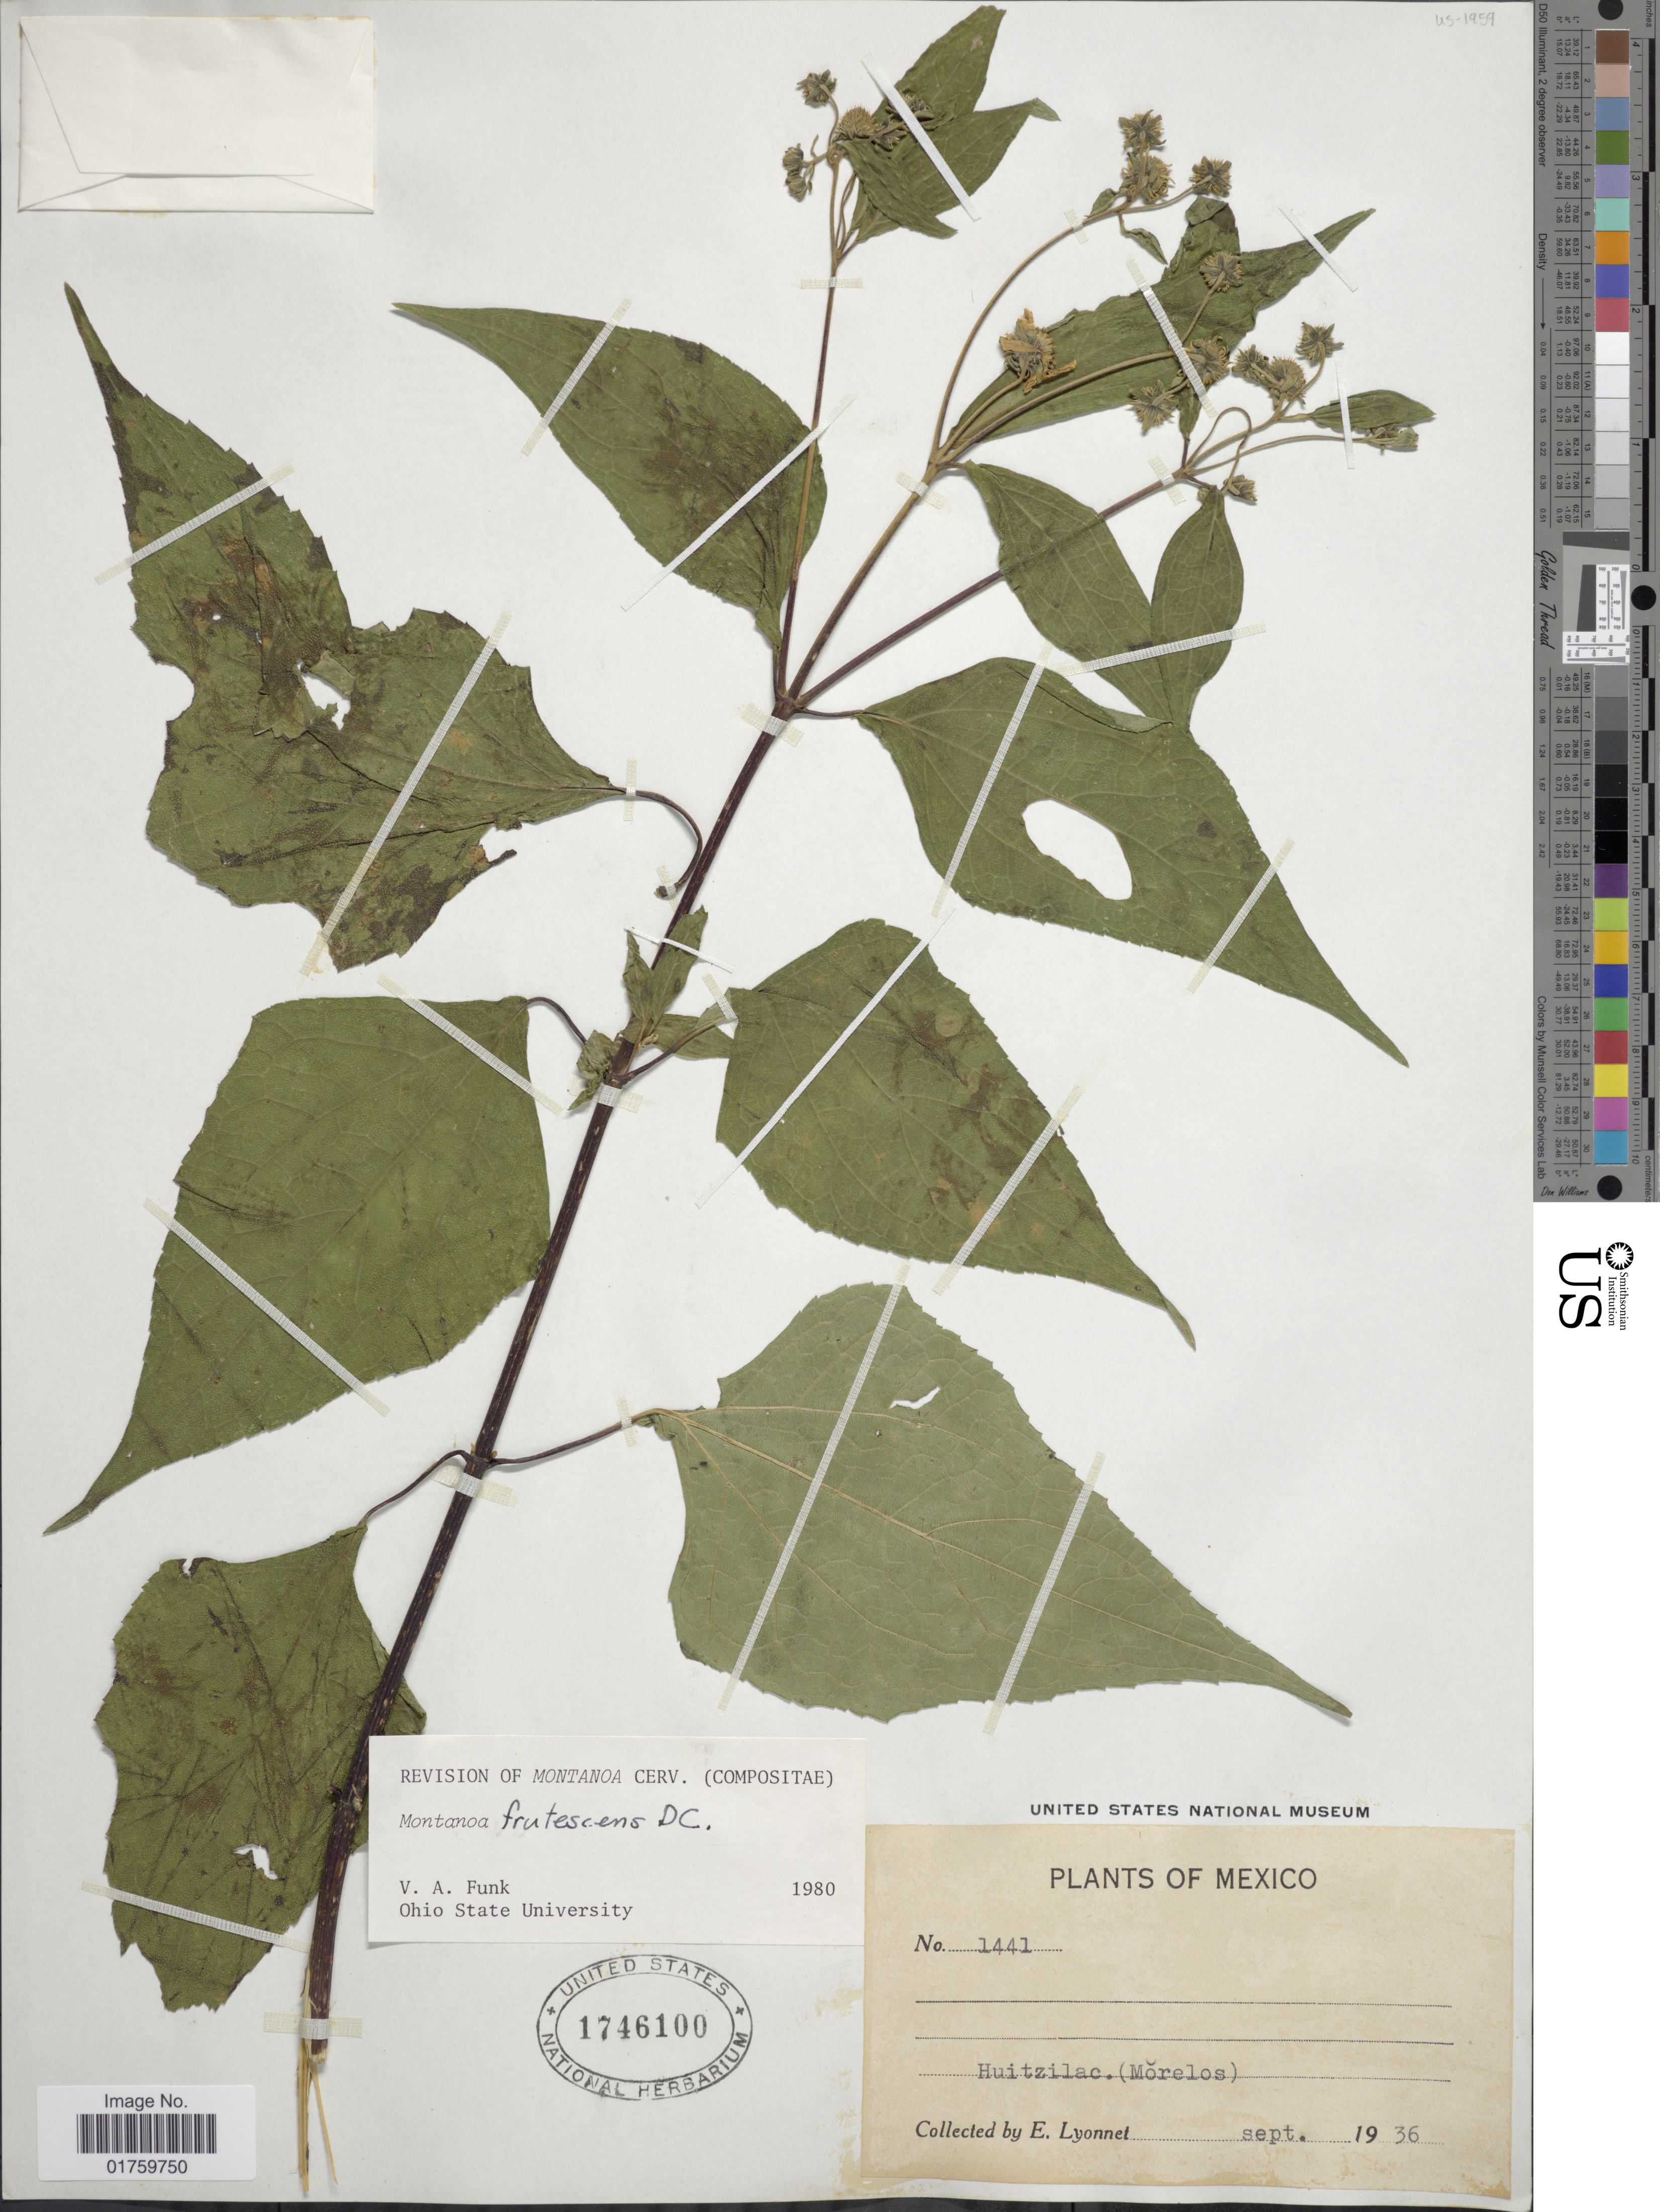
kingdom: Plantae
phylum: Tracheophyta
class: Magnoliopsida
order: Asterales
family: Asteraceae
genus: Montanoa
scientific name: Montanoa frutescens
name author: Mairet ex DC.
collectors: E. Lyonnet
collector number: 1441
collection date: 1936-09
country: Mexico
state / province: Morelos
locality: Huitzilac.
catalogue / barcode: US 1746100